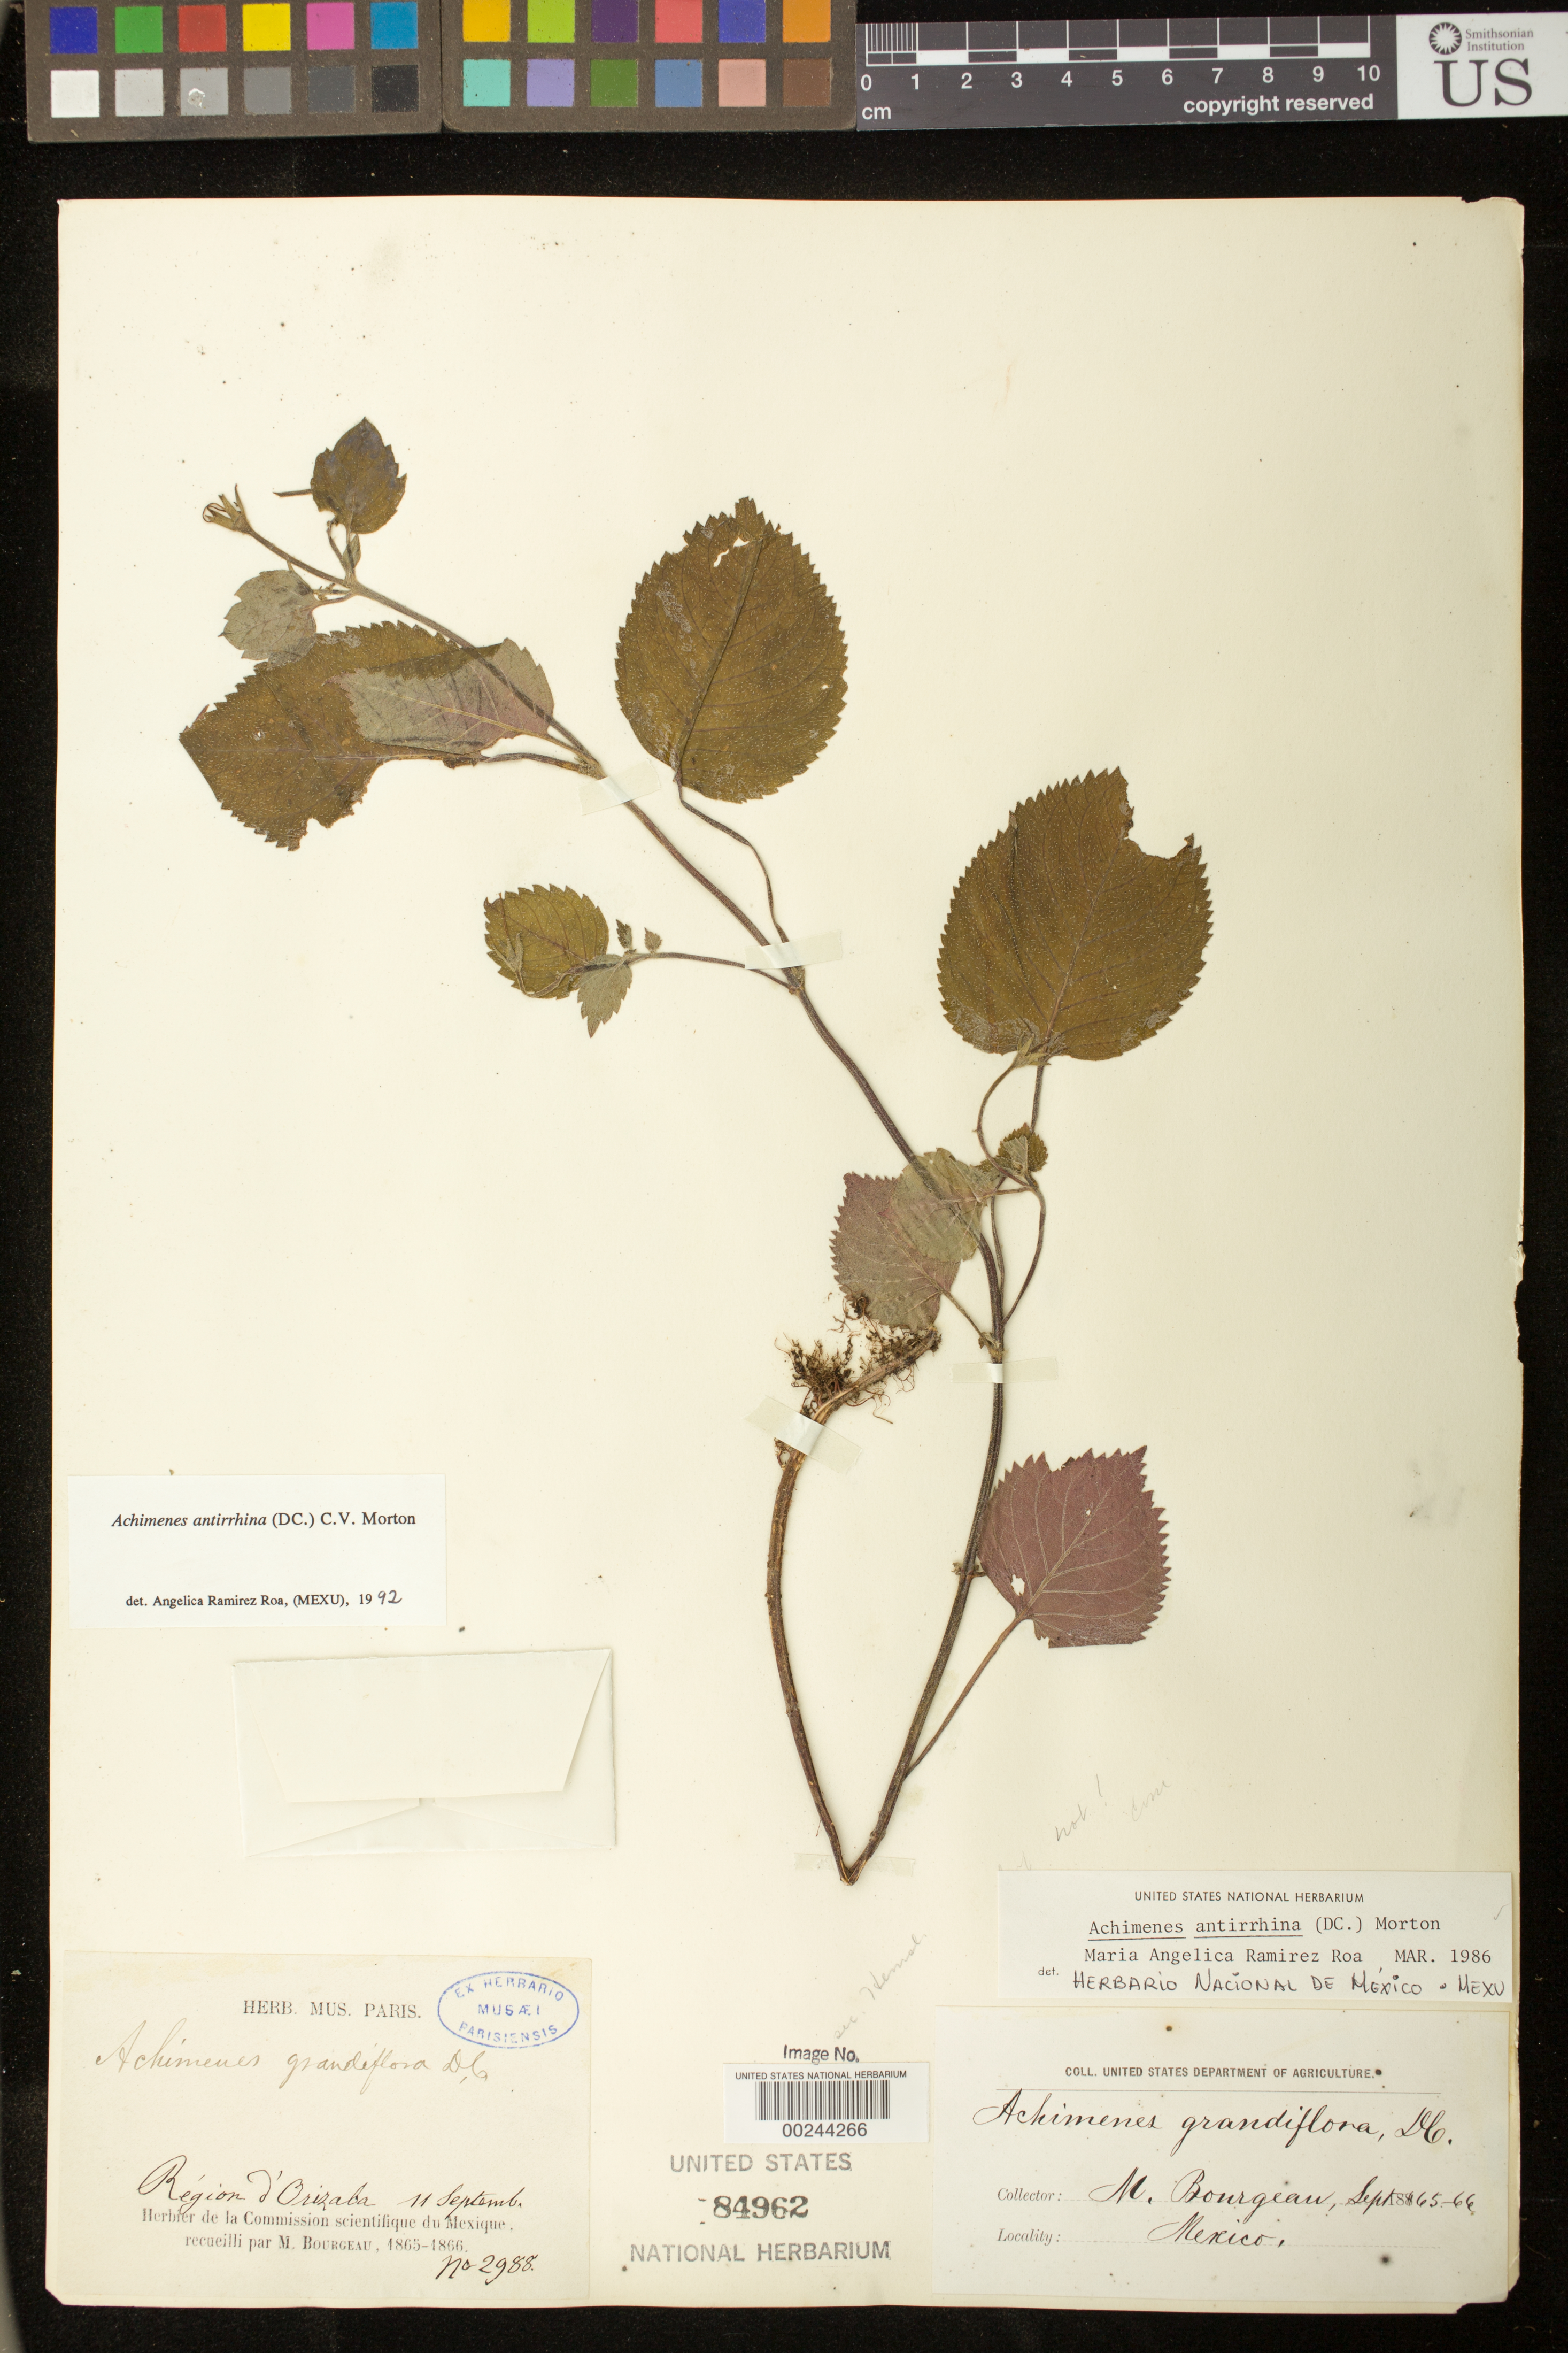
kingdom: Plantae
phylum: Tracheophyta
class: Magnoliopsida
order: Lamiales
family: Gesneriaceae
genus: Achimenes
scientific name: Achimenes antirrhina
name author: (DC.) C.V. Morton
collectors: E. Bourgeau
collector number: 2988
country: Mexico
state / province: Veracruz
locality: Region D'Orizaba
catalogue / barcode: US 84962